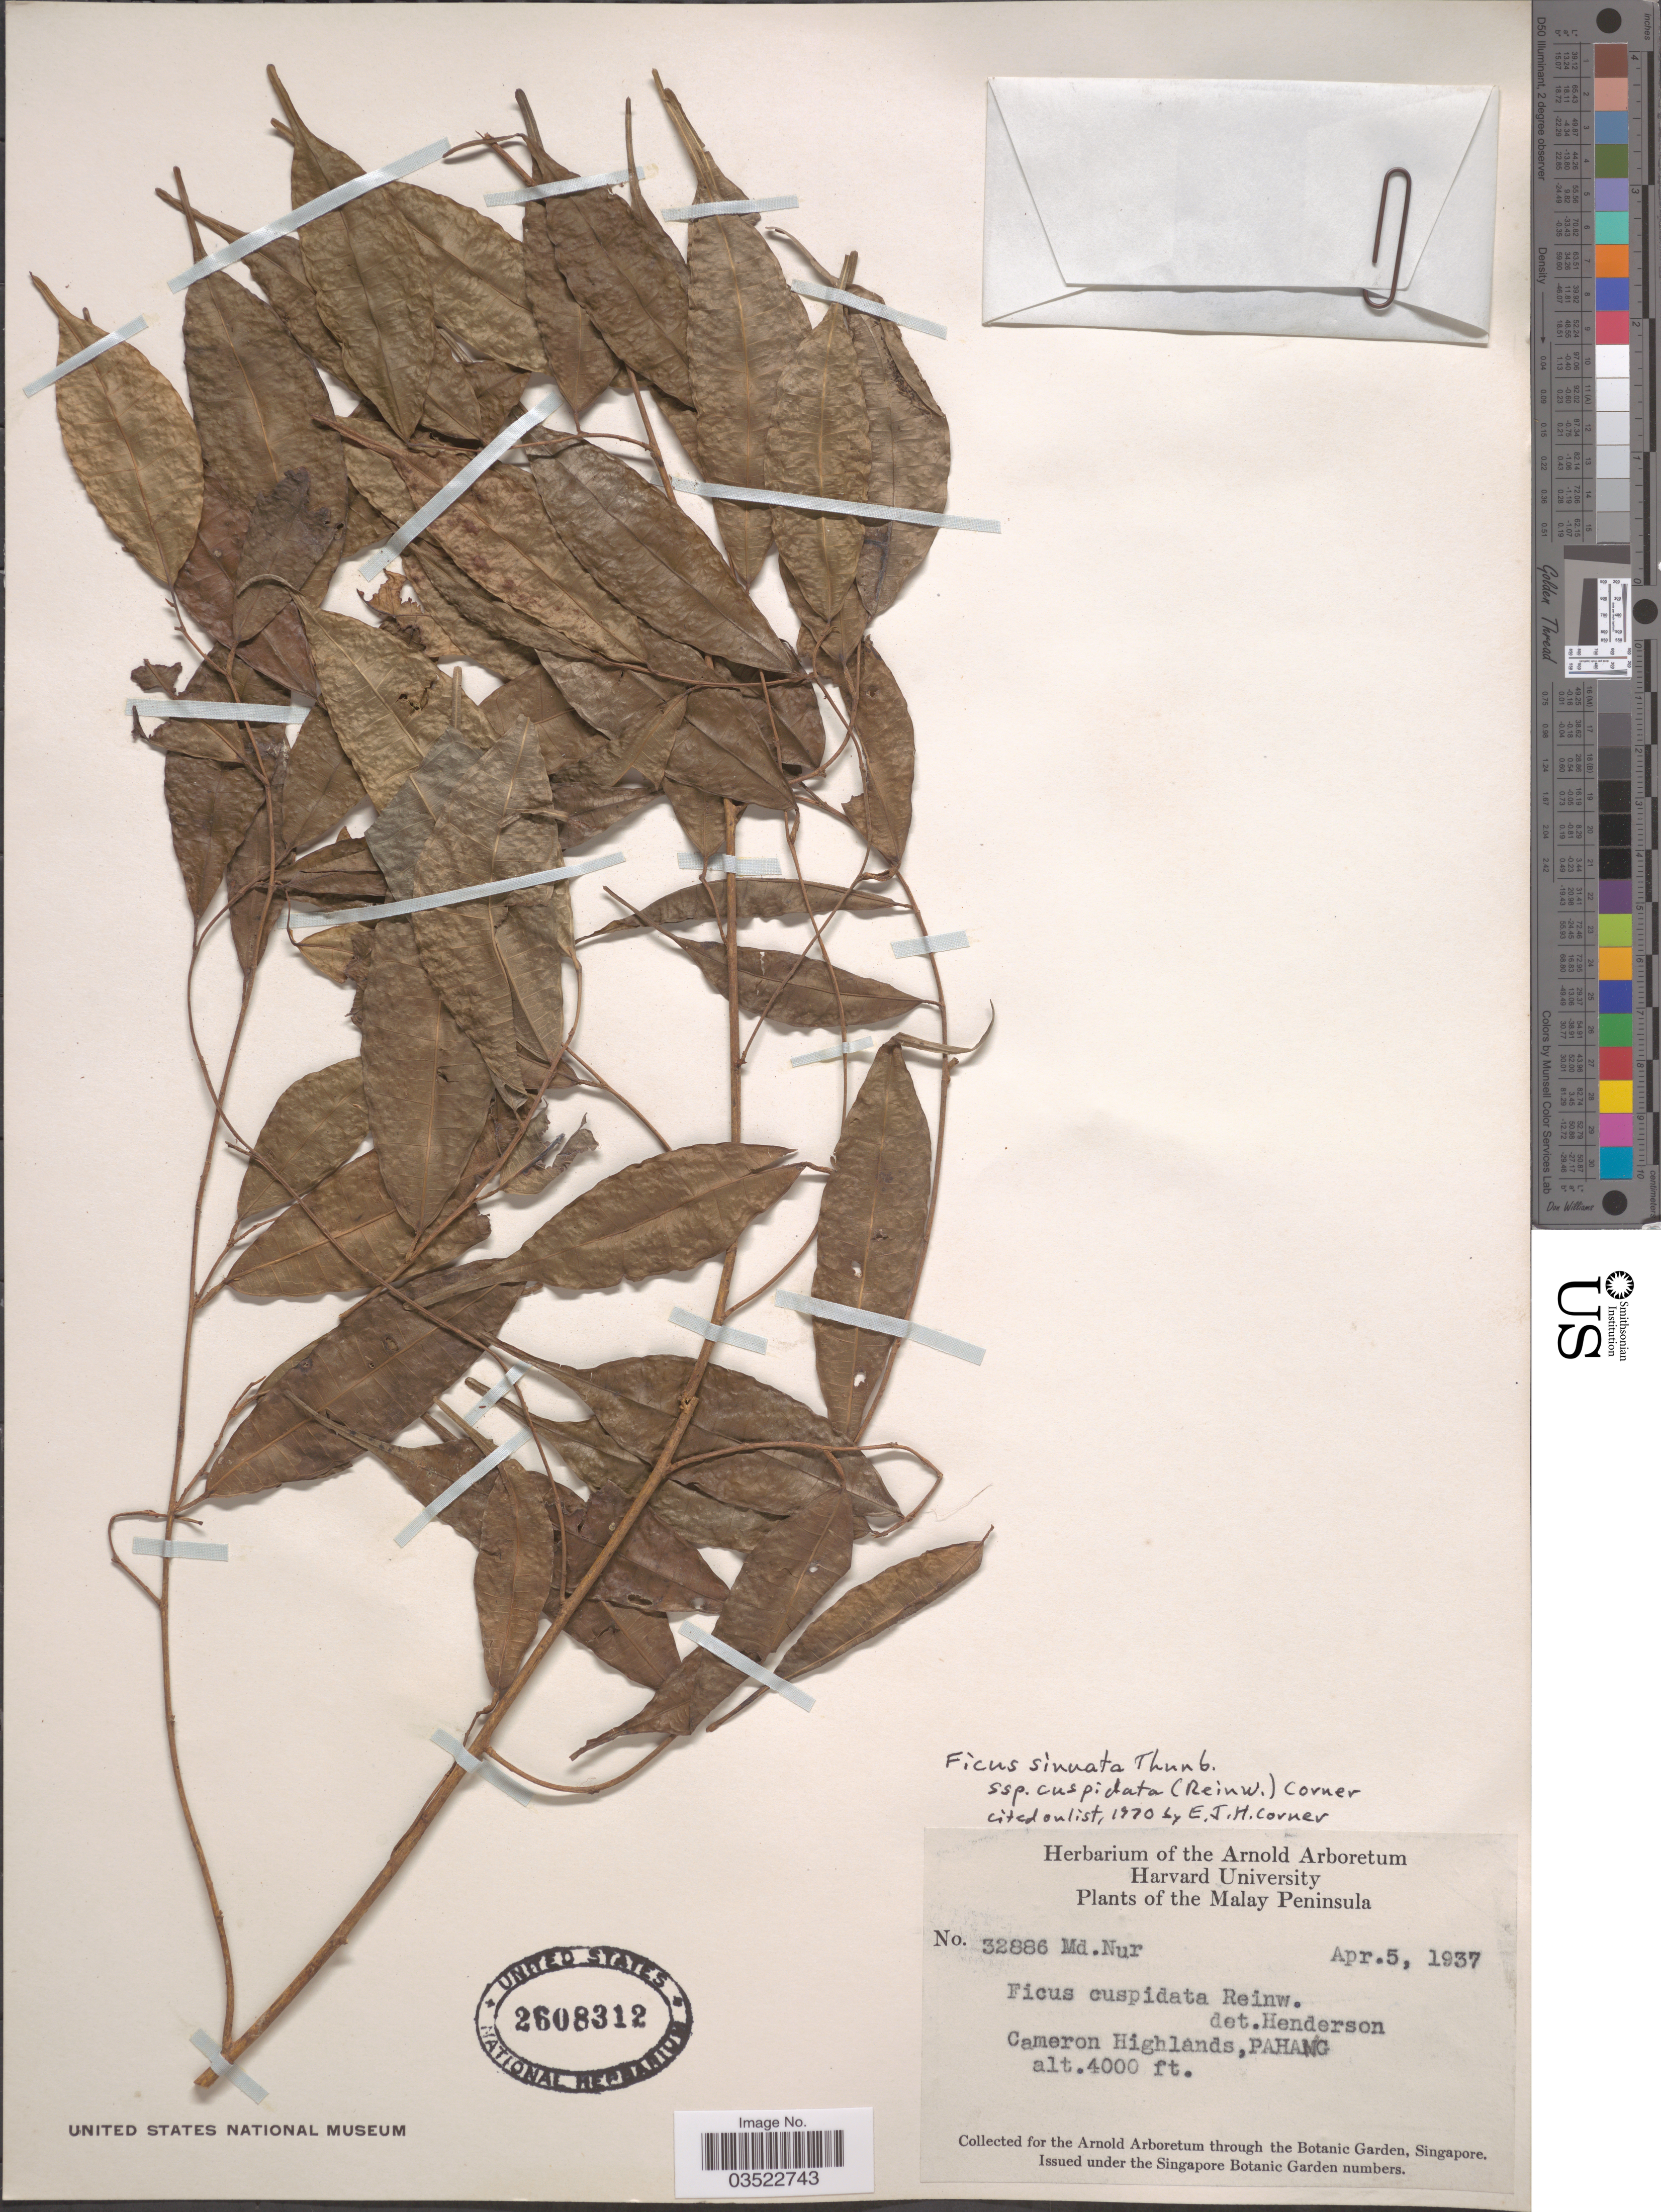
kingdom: Plantae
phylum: Tracheophyta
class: Magnoliopsida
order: Rosales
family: Moraceae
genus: Ficus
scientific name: Ficus sinuata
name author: Thunb.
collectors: M. Nur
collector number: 32886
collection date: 1937-04-05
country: Malaysia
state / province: Pahang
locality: Malay Peninsula. Cameron Highlands.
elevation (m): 1219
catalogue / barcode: US 2608312